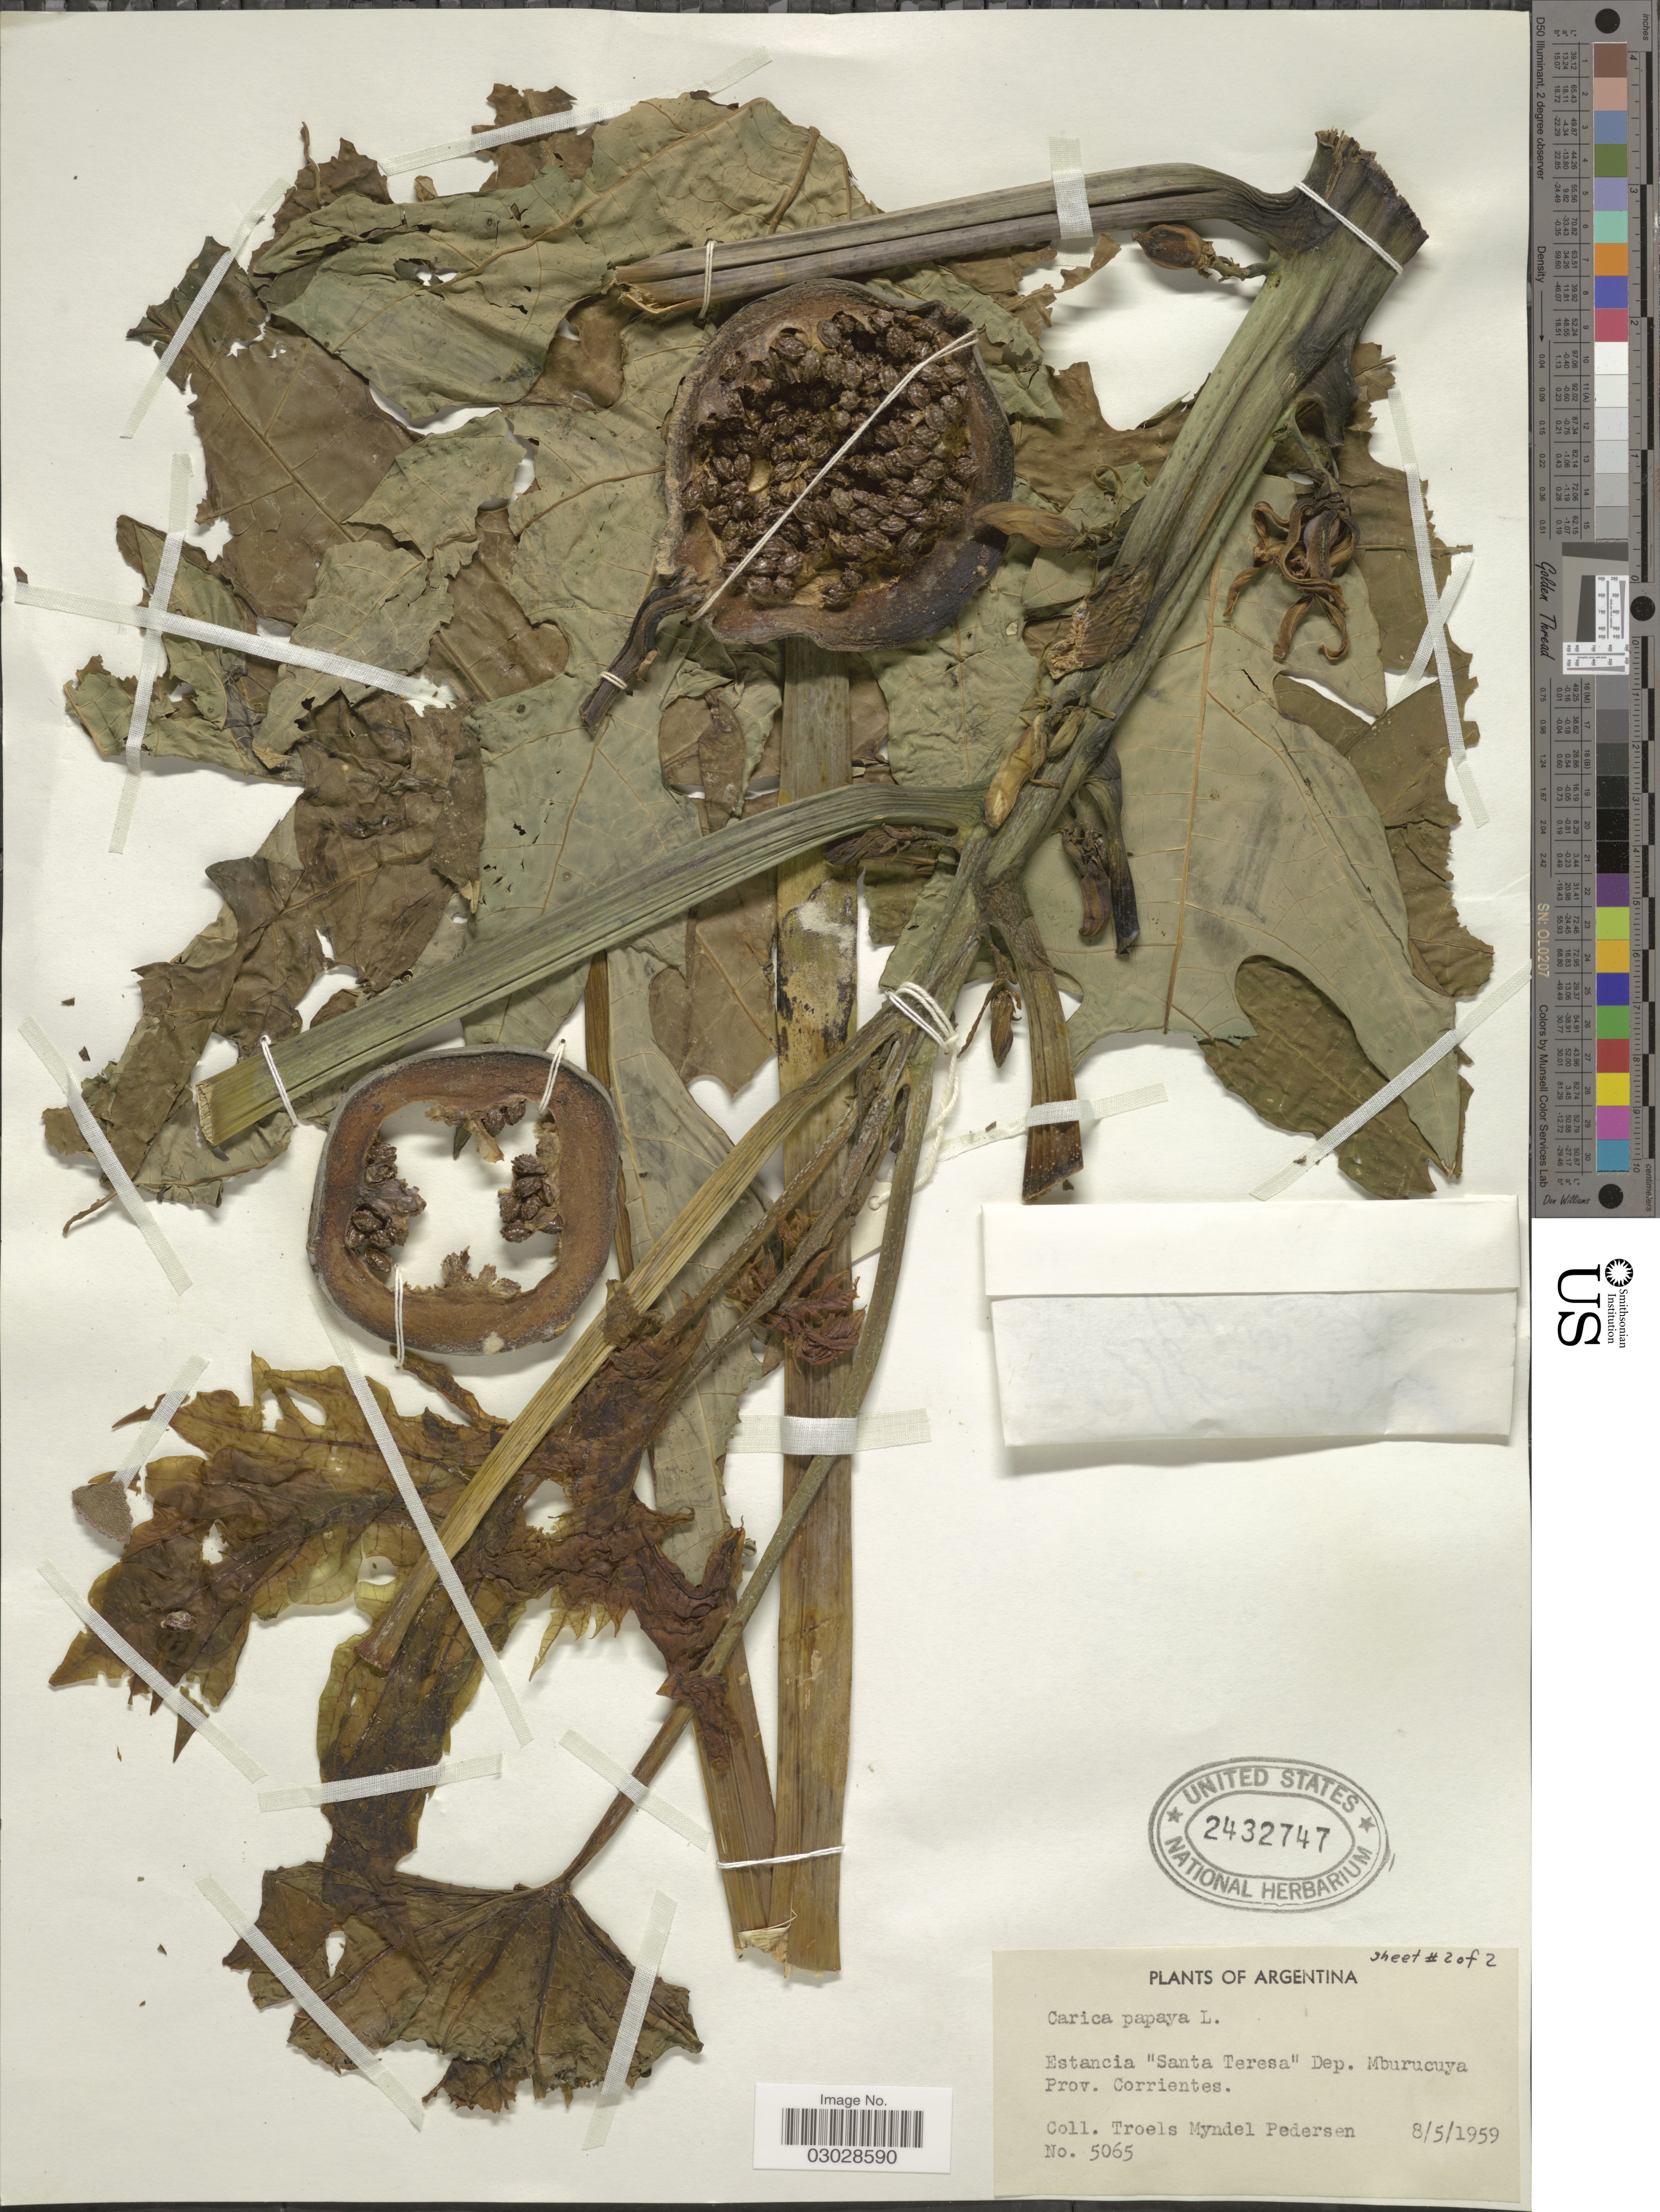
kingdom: Plantae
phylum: Tracheophyta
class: Magnoliopsida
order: Brassicales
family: Caricaceae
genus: Carica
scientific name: Carica papaya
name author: L.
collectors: T. Pederson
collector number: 5065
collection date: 1959-05-08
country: Argentina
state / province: Corrientes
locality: Estancia "Santa Teresa" Dep. Mburucuya.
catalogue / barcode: US 2432747